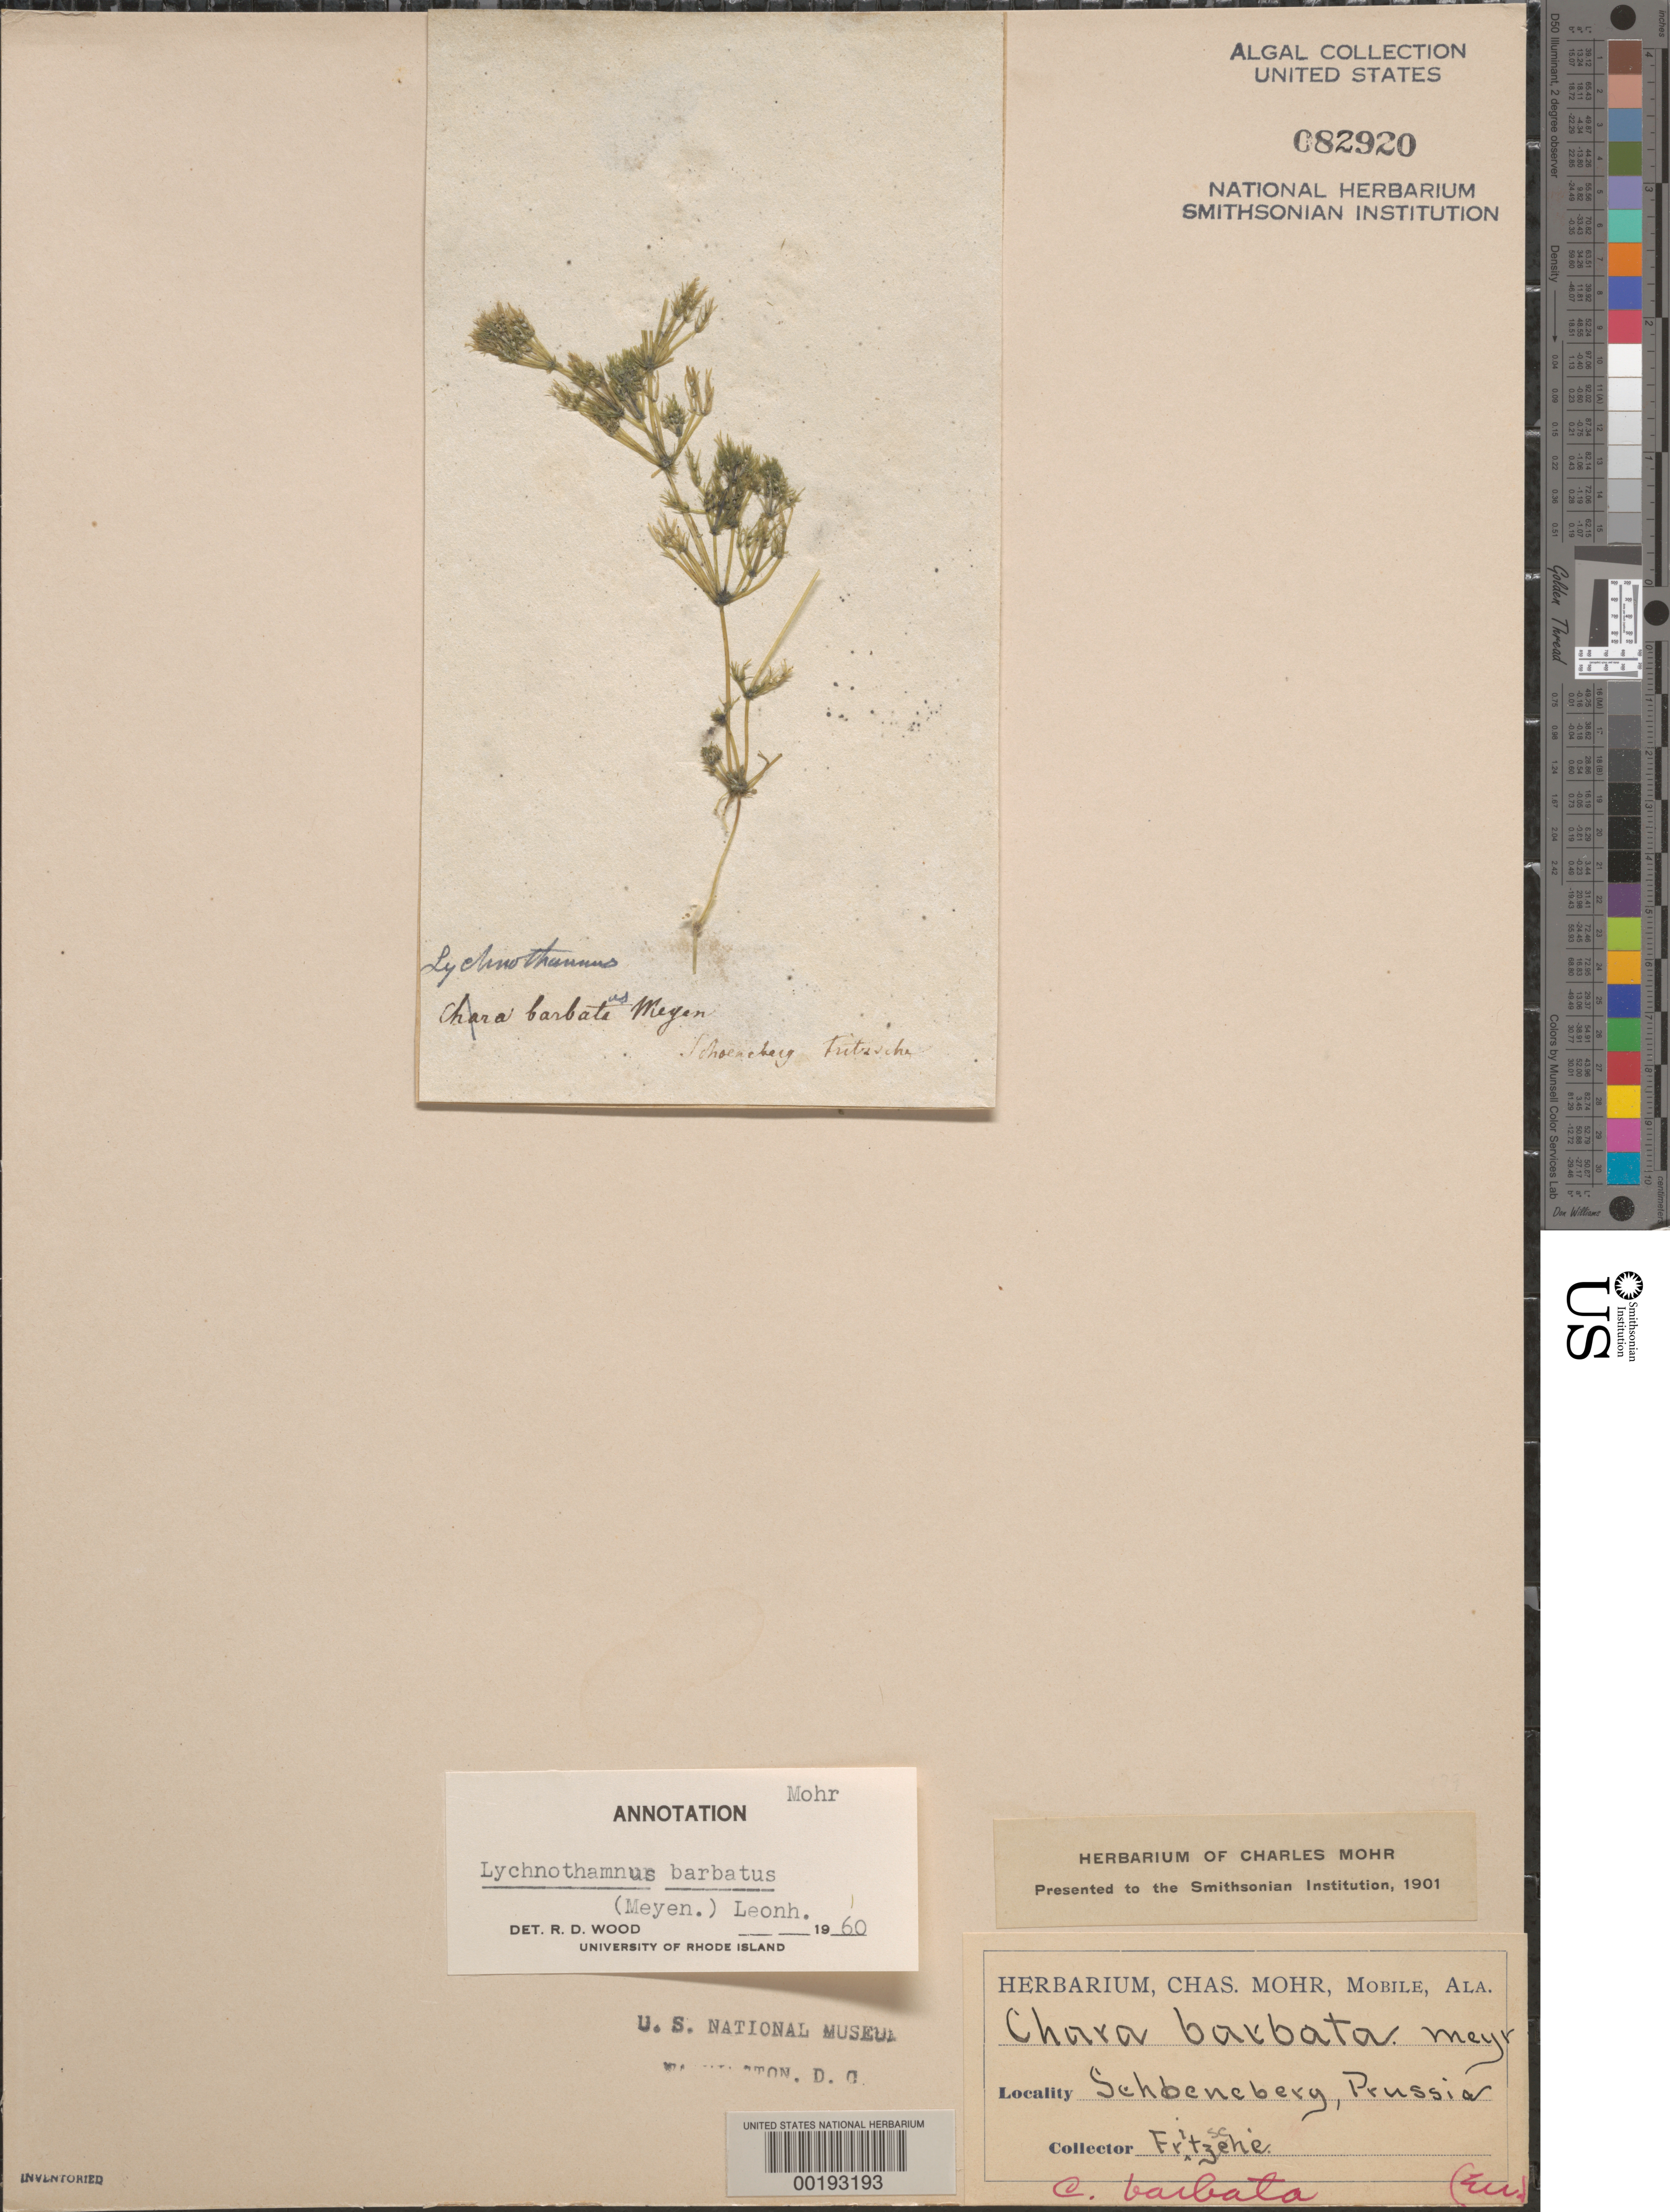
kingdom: Plantae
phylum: Charophyta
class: Charophyceae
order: Charales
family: Characeae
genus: Lychnothamnus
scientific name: Lychnothamnus barbatus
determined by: Wood, R. D.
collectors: -. Fritzsche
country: Germany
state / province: Berlin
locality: Schoeneberg, prussia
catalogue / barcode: US 82920